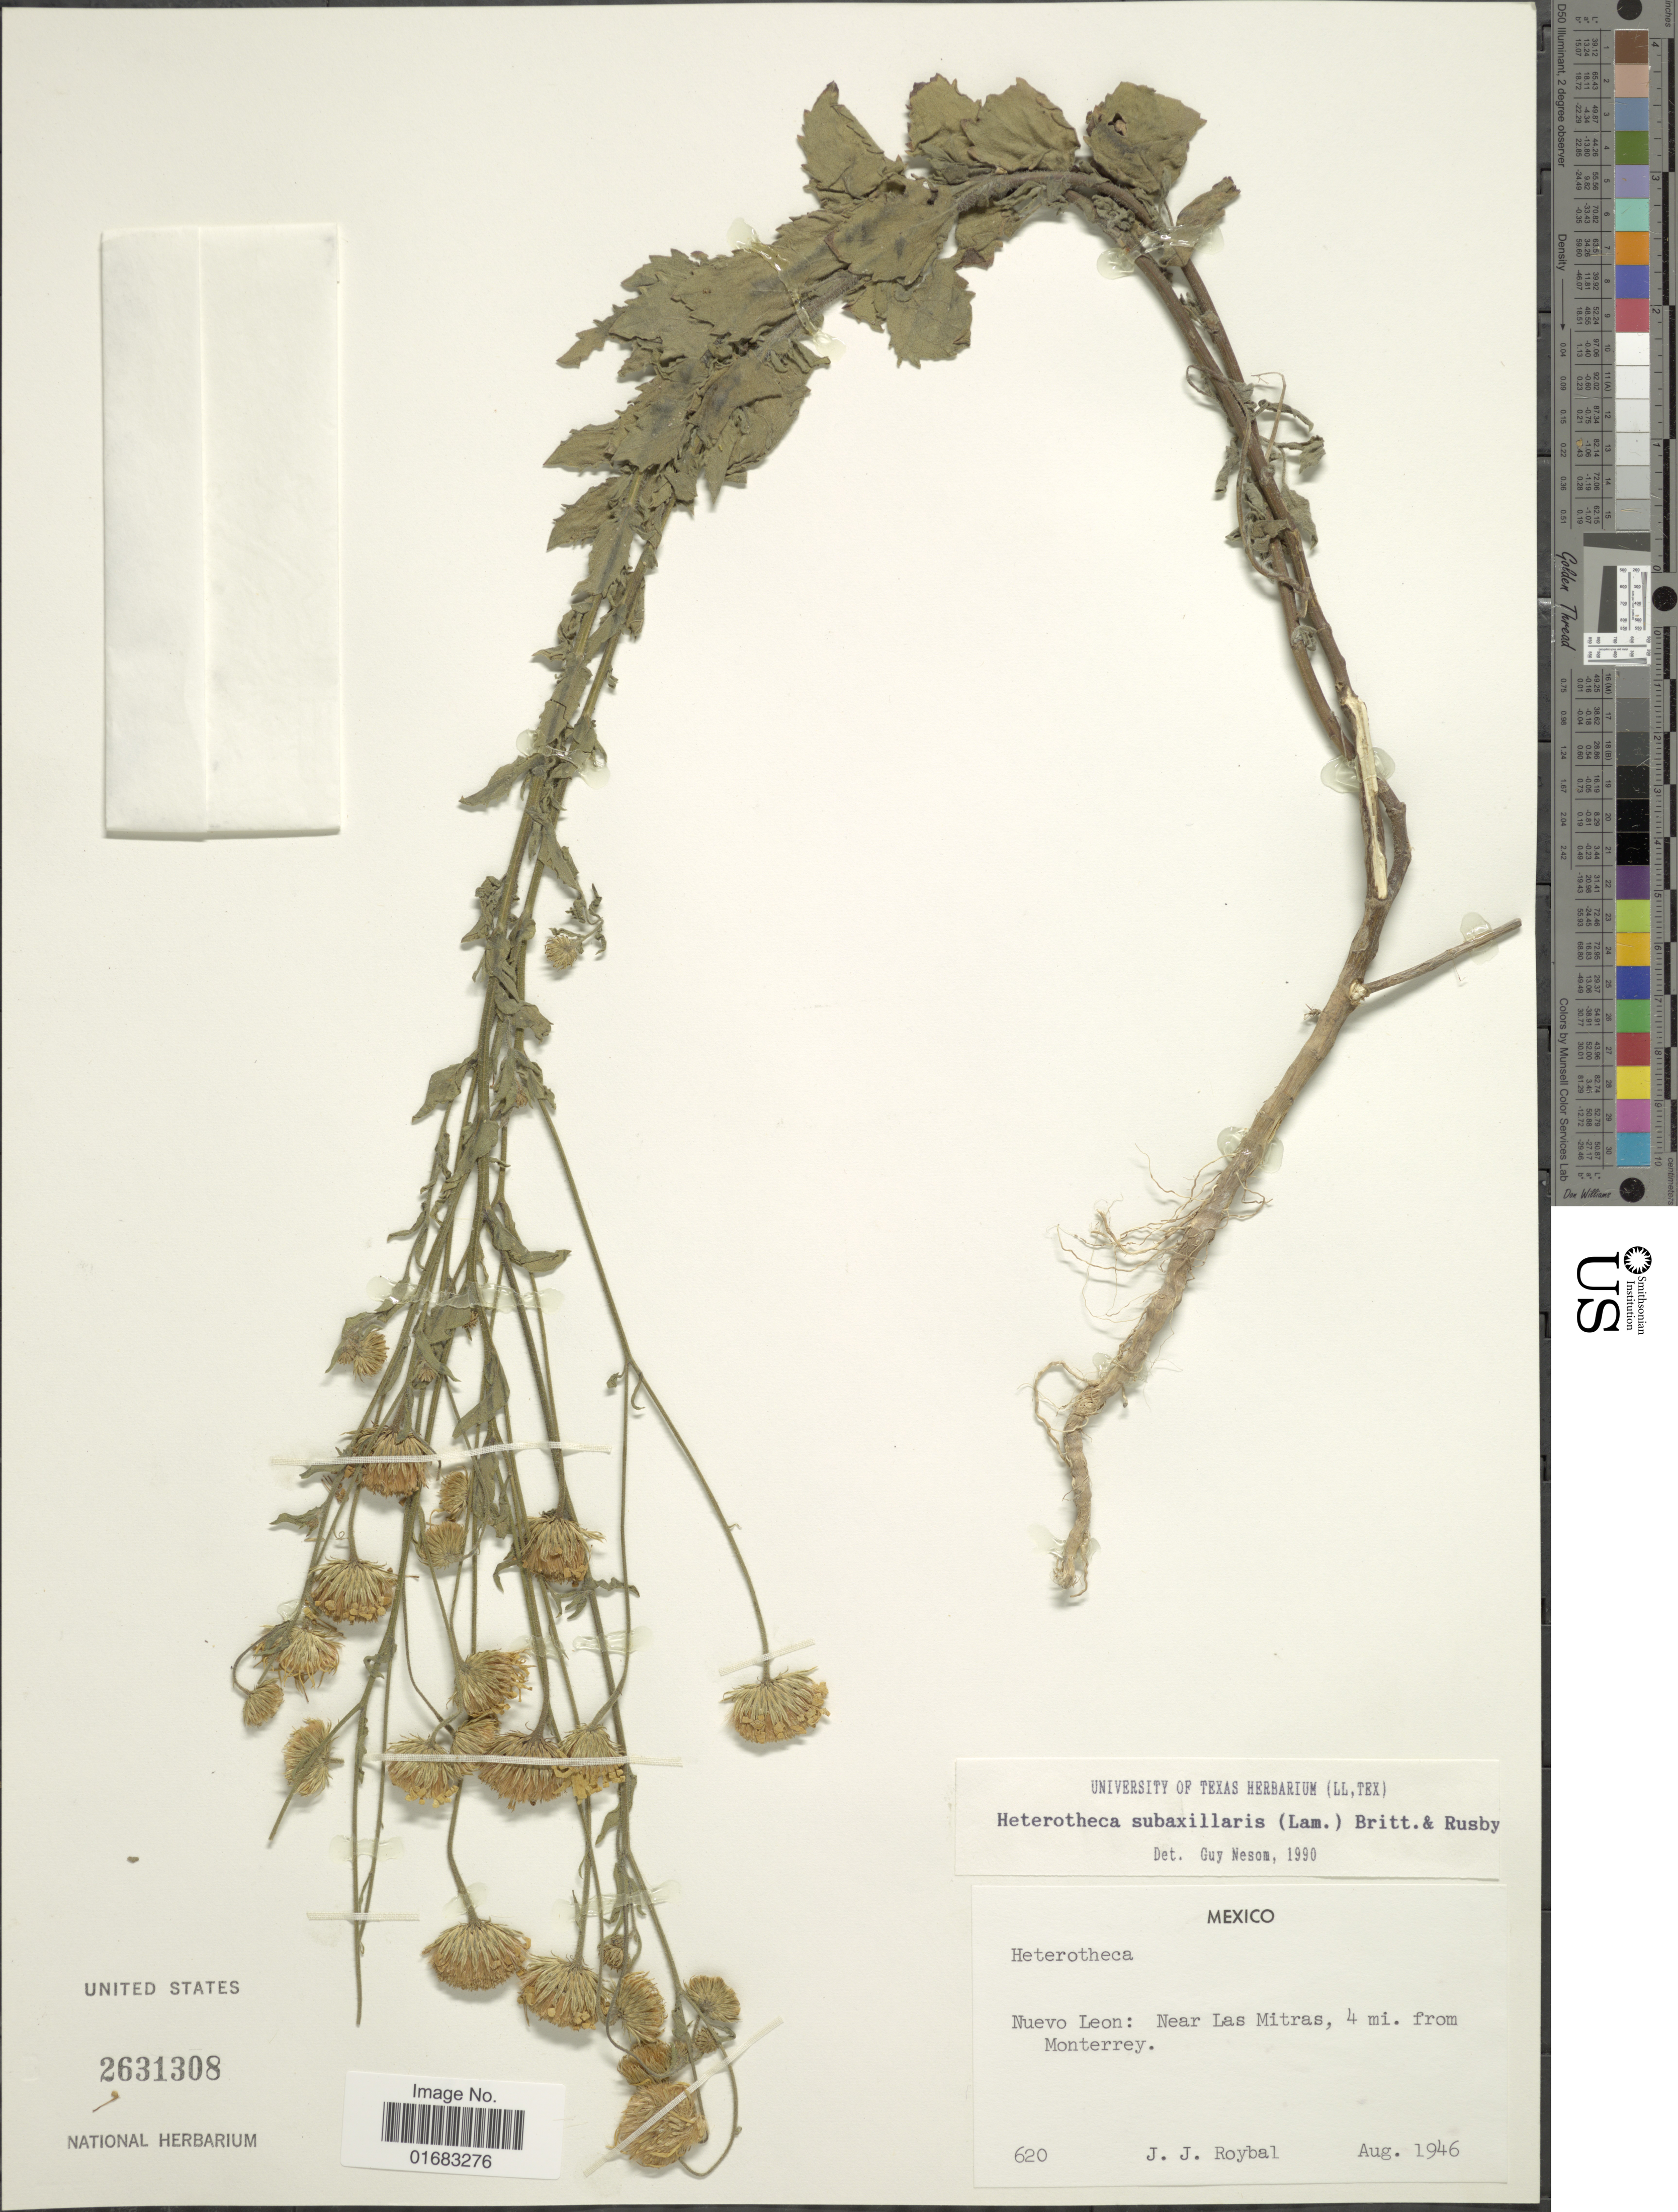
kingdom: Plantae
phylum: Tracheophyta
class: Magnoliopsida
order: Asterales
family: Asteraceae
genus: Heterotheca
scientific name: Heterotheca subaxillaris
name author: (Lam.) Britton & Rusby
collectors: J. J. Roybal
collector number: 620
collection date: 1946-08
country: Mexico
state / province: Nuevo León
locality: Mexico. Nuevo León: Near Las Mitras, 4 mi. from Monterrey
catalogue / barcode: US 2631308